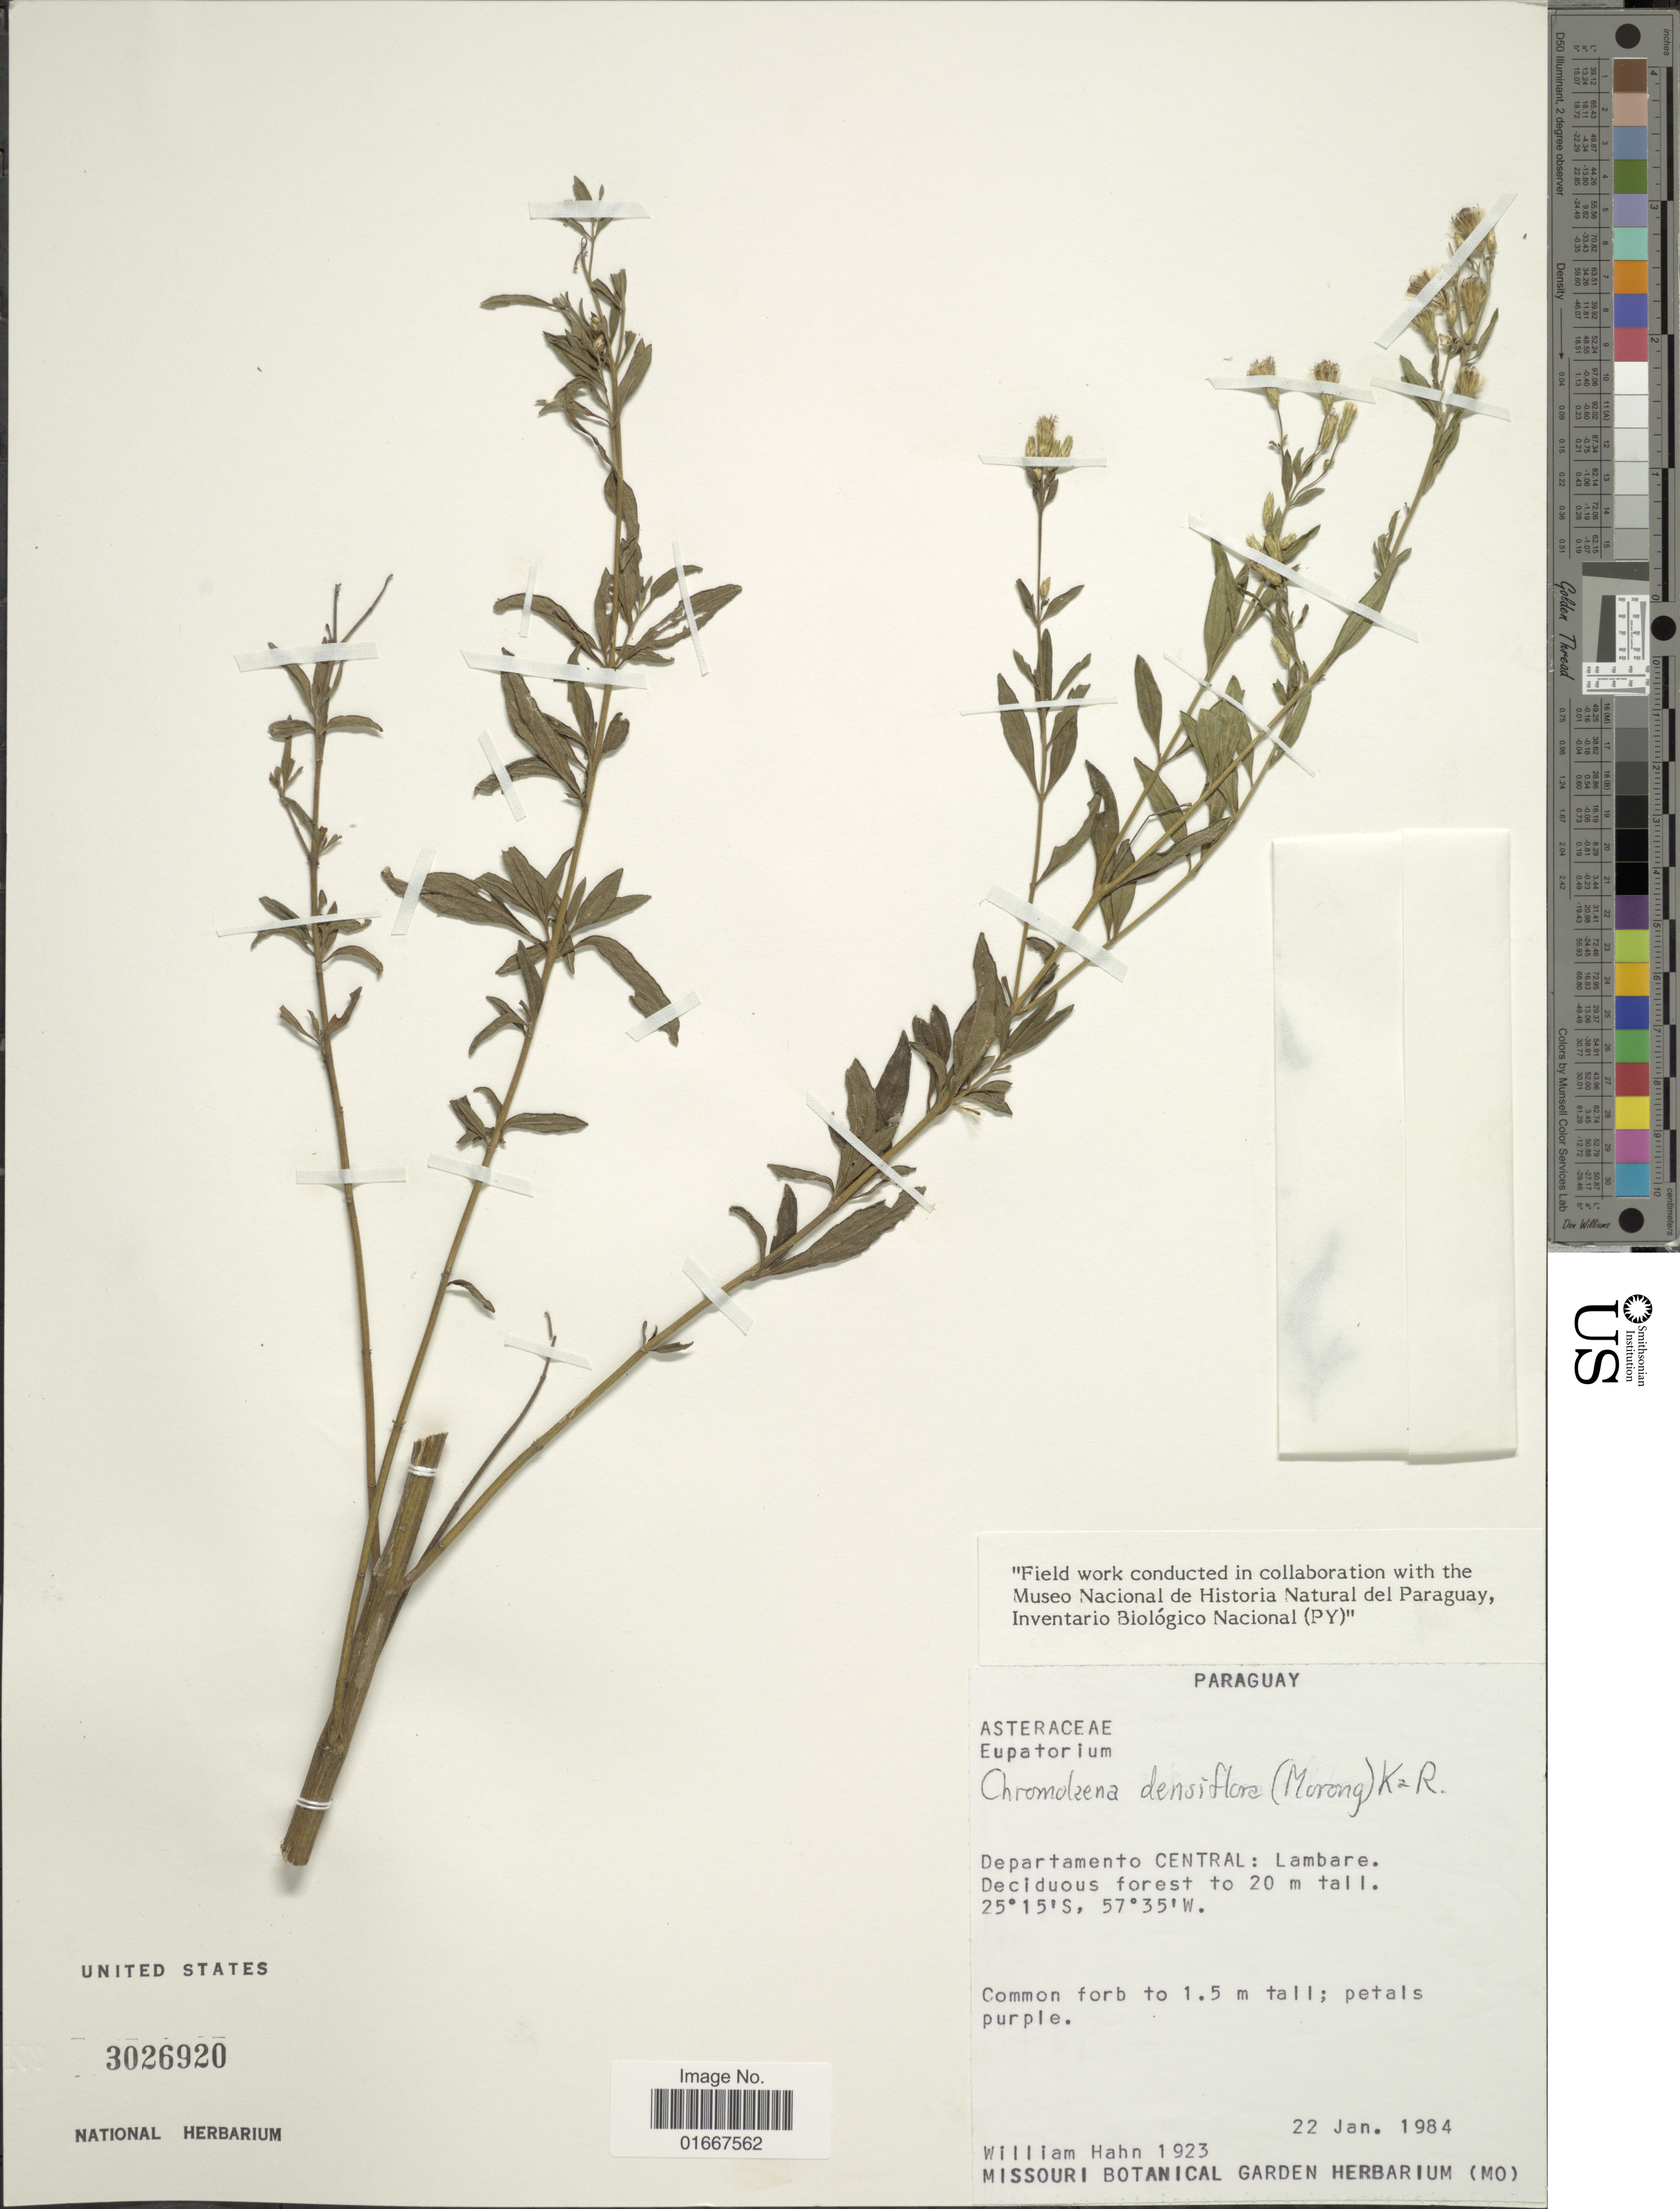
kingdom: Plantae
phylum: Tracheophyta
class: Magnoliopsida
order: Asterales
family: Asteraceae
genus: Chromolaena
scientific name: Chromolaena densiflorum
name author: (Morong) R.M. King & H. Rob.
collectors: W. J. Hahn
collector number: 1923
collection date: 1984-01-22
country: Paraguay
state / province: Central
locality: Lambare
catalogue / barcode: US 3026920